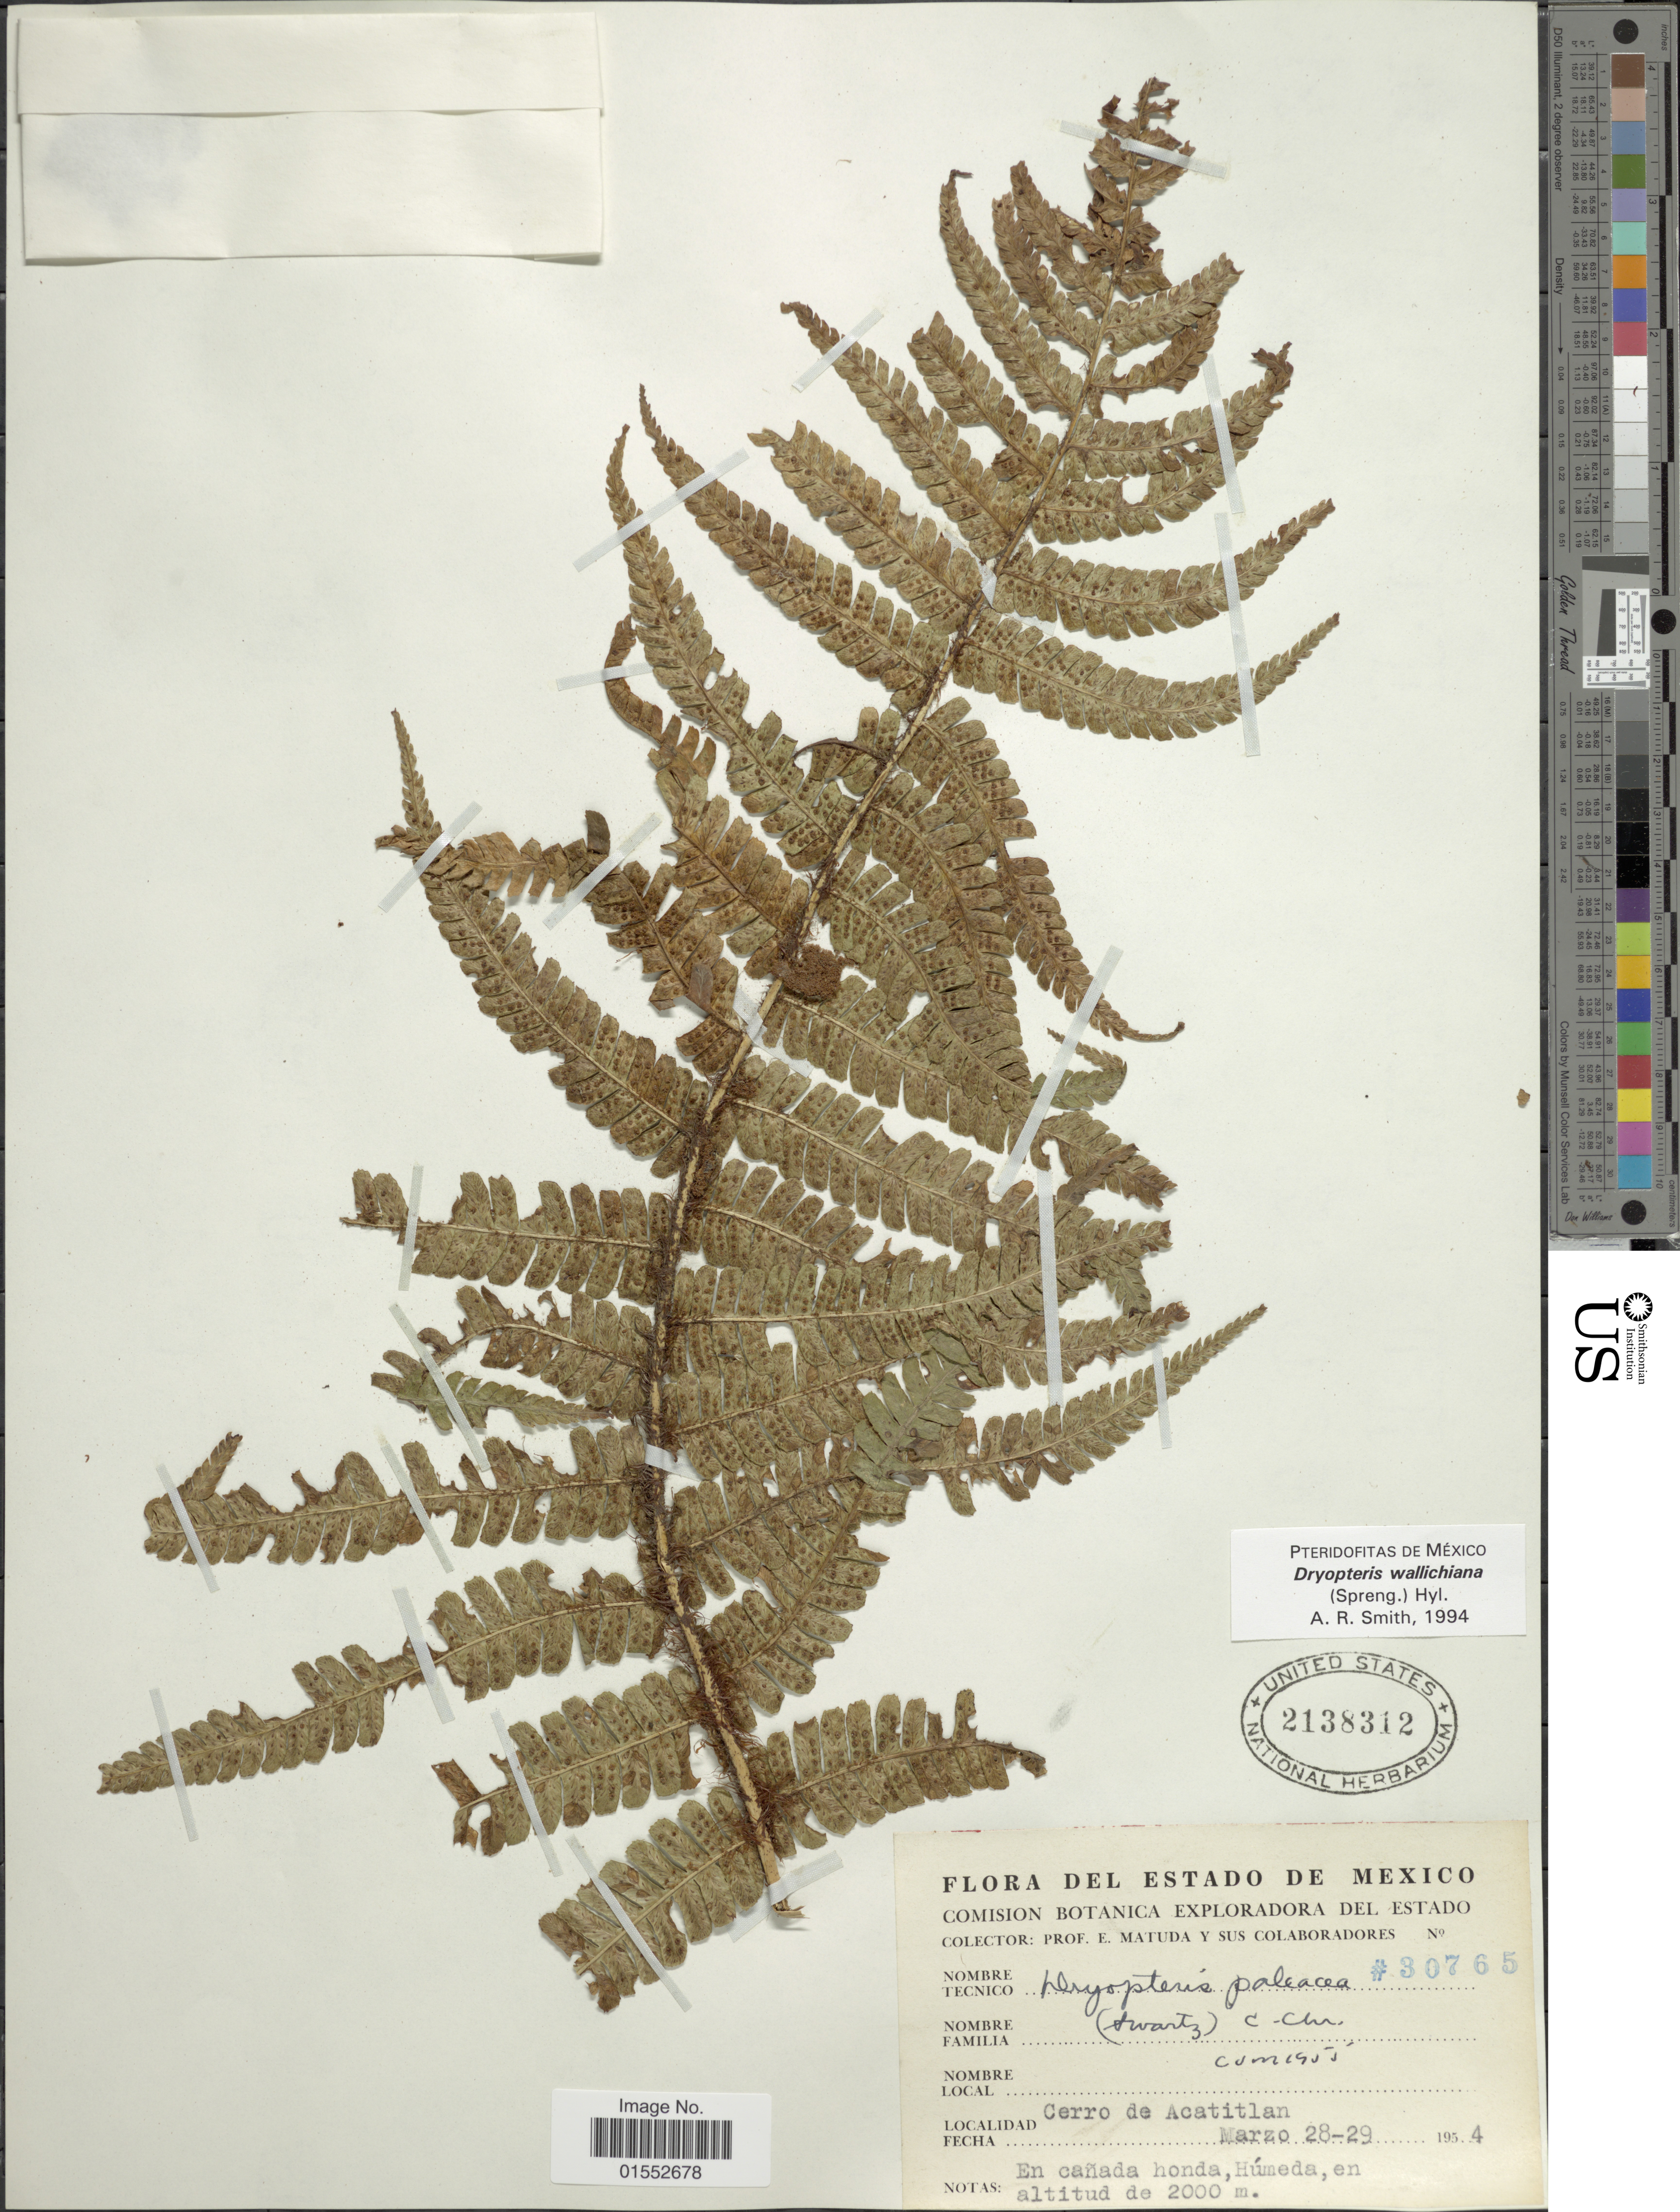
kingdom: Plantae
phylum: Tracheophyta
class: Polypodiopsida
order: Polypodiales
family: Dryopteridaceae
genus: Dryopteris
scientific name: Dryopteris wallichiana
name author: (Spreng.) Hyl.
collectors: E. Matuda & et al.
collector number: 30765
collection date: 1954-03-28/1954-03-29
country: Mexico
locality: Cerro de Acatitlan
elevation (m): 2000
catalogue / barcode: US 2138312